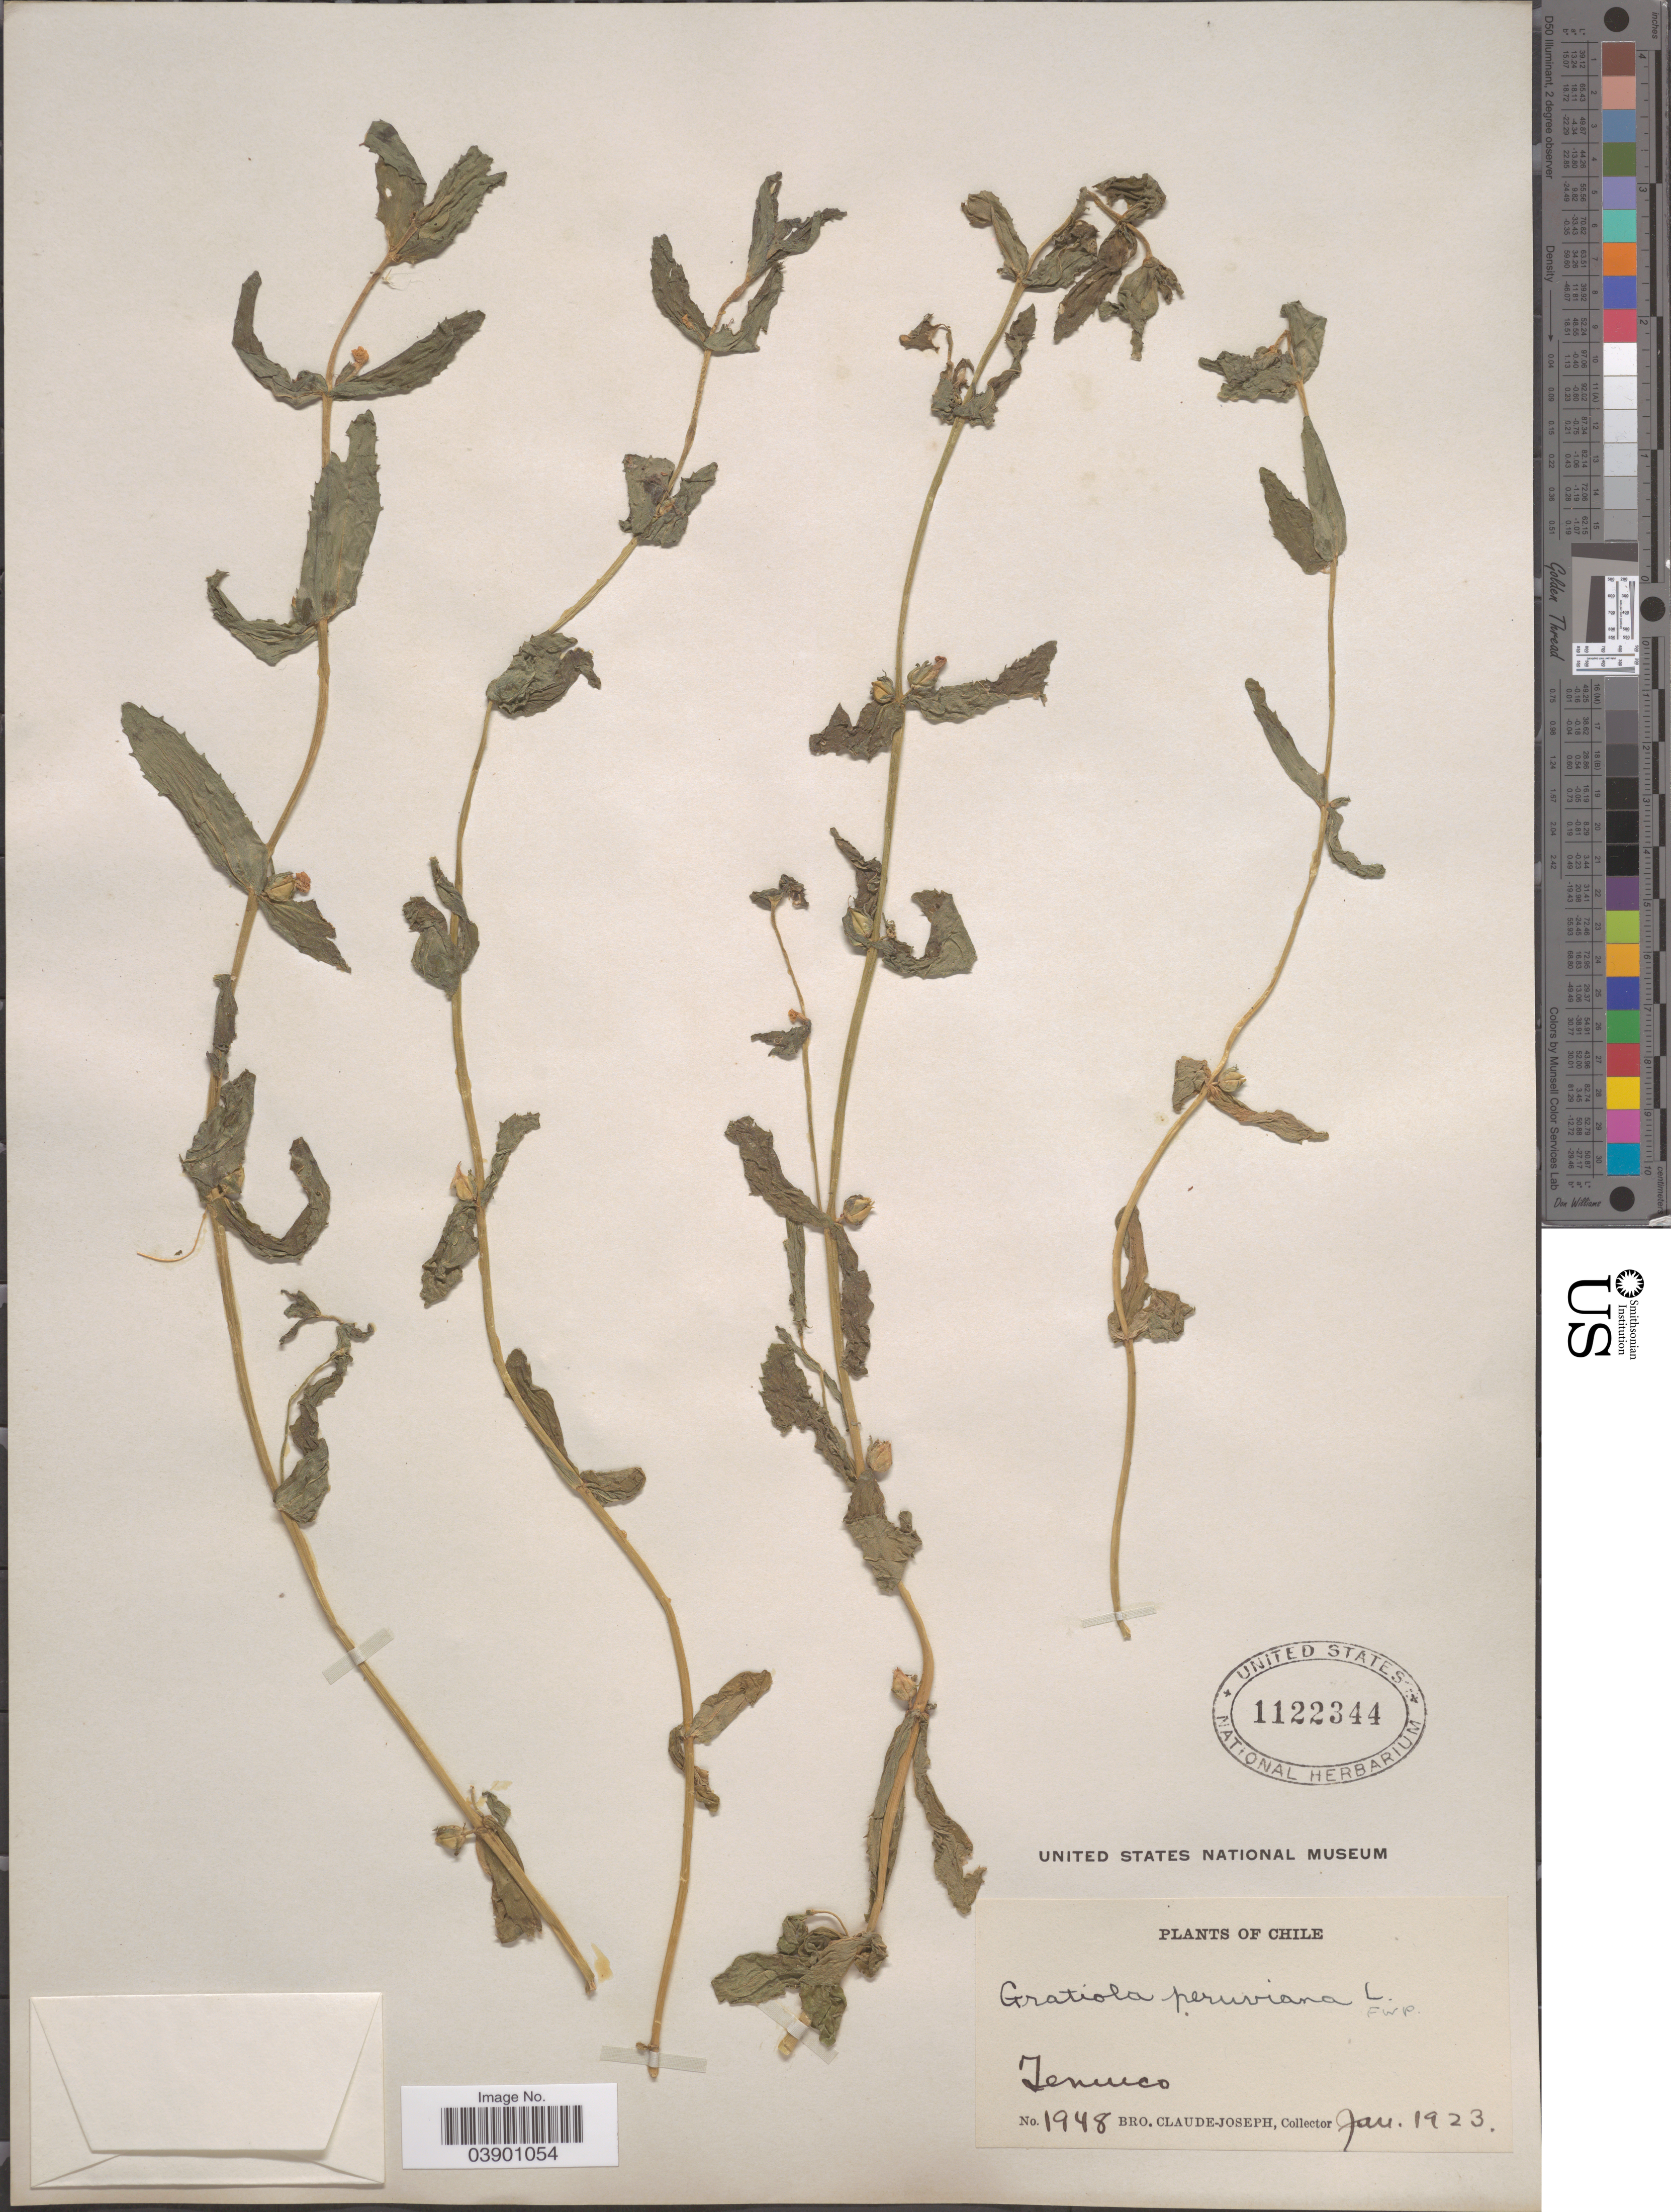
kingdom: Plantae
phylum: Tracheophyta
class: Magnoliopsida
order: Lamiales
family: Plantaginaceae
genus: Gratiola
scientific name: Gratiola peruviana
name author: L.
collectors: Bro. Claude-Joseph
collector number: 1948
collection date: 1923-01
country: Chile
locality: Temuco.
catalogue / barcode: US 1122344